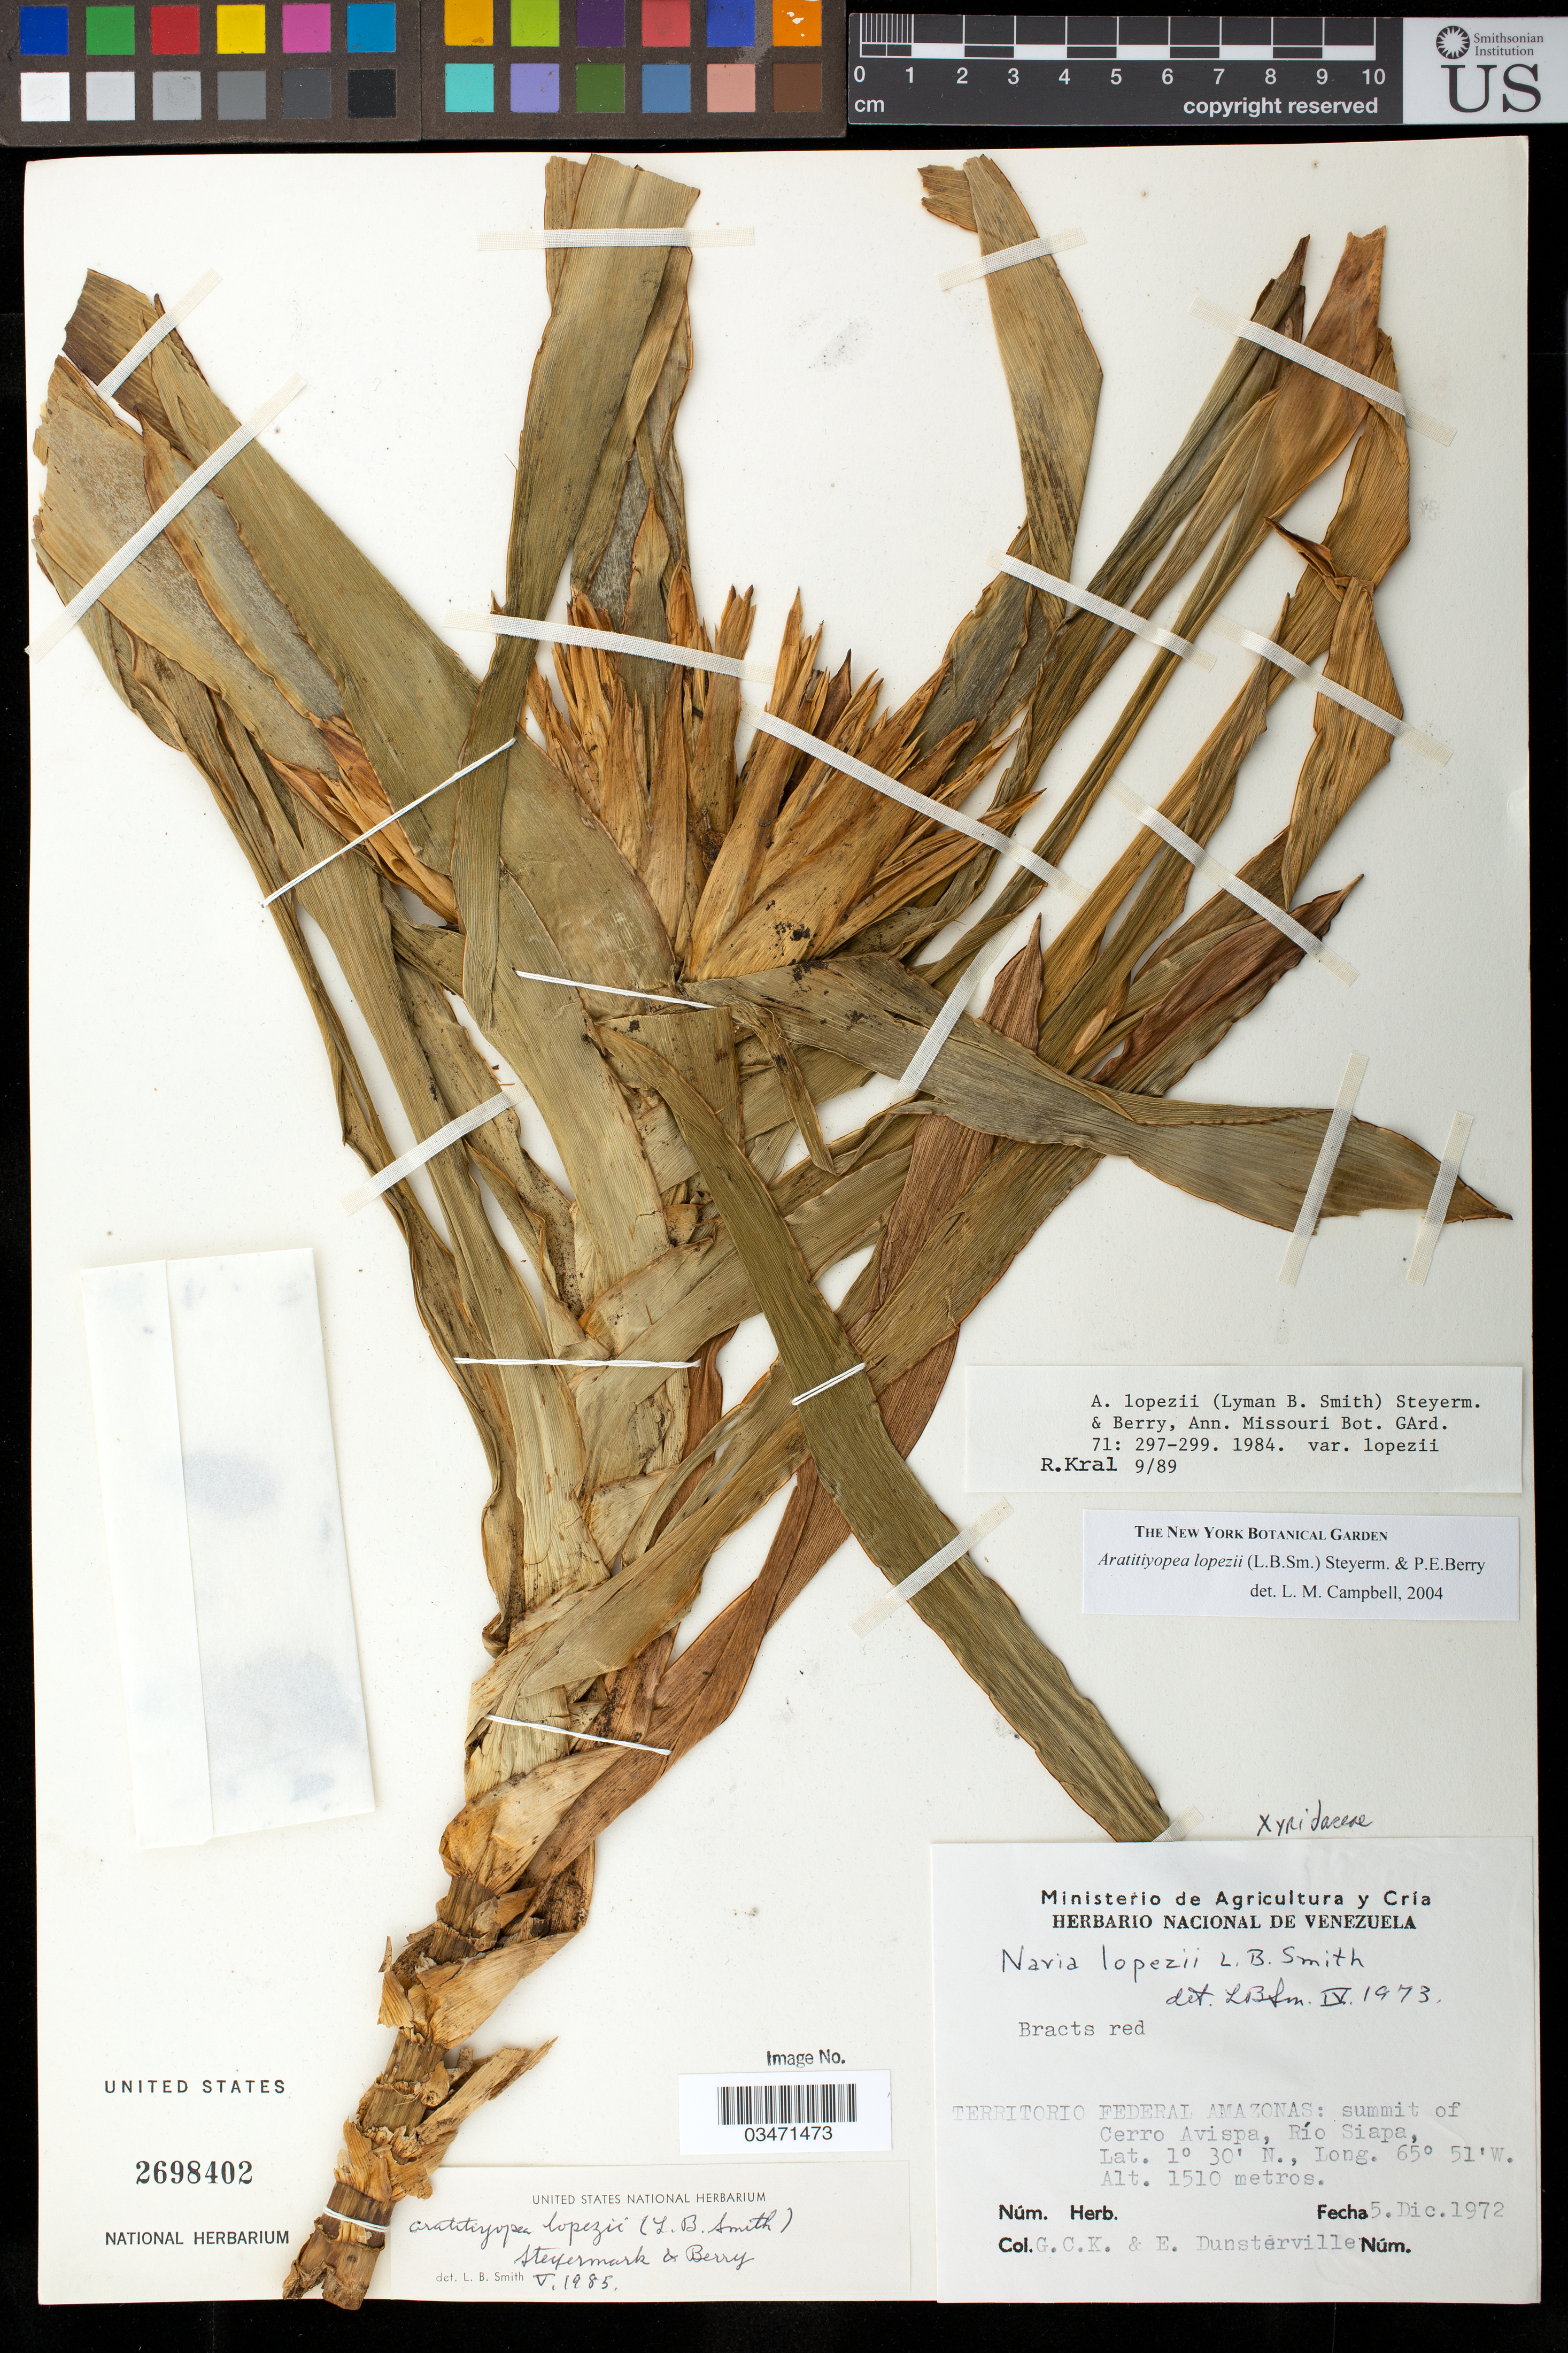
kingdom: Plantae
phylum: Tracheophyta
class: Liliopsida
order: Poales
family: Xyridaceae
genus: Aratitiyopea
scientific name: Aratitiyopea lopezii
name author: (L.B. Sm.) Steyerm. & P.E. Berry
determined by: Campbell, L. M.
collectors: G. C. K. Dunsterville & E. Dunsterville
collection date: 1972-12-05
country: Venezuela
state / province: Amazonas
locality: Summit of Cerro Avispa, Río Siapa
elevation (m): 1510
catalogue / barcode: US 2698402